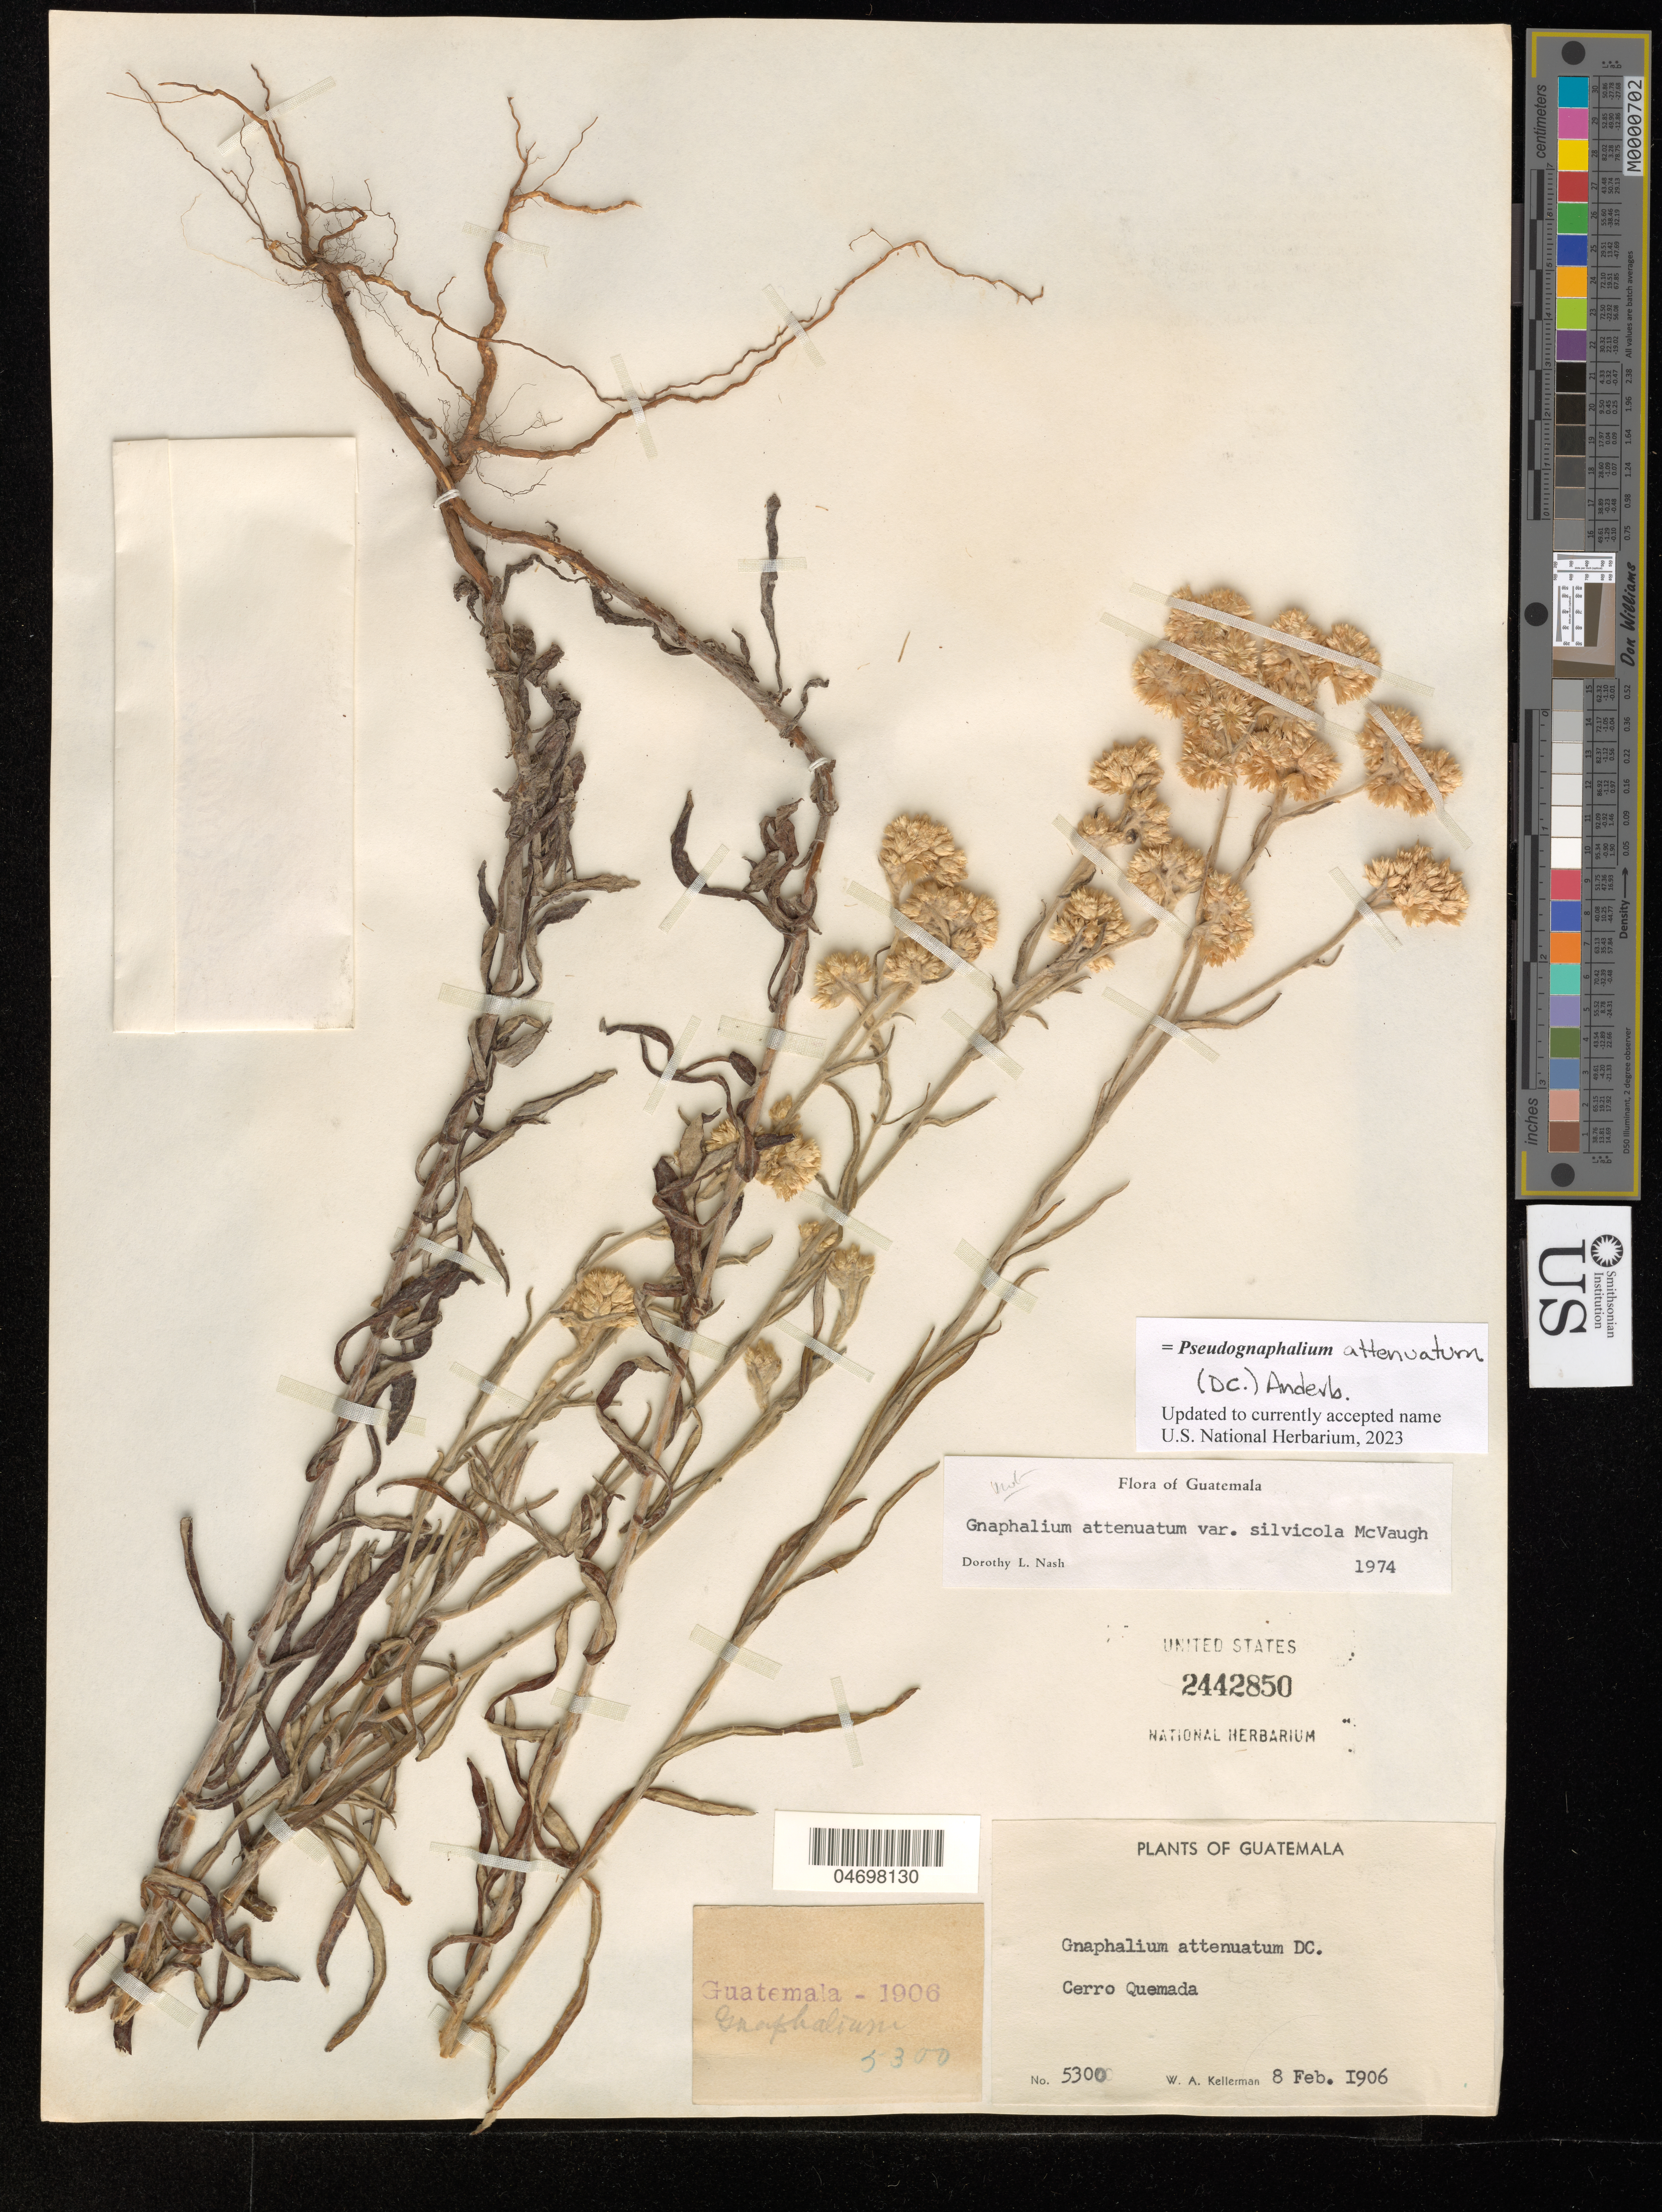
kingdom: Plantae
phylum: Tracheophyta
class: Magnoliopsida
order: Asterales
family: Asteraceae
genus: Pseudognaphalium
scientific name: Pseudognaphalium pruskii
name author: G.L. Nesom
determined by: Nesom, Guy L.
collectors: W. A. Kellerman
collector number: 5300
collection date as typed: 08 Feb 1906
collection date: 1906-02-08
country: Guatemala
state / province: Quetzaltenango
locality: Cerro Quemado.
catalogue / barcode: US 2442850